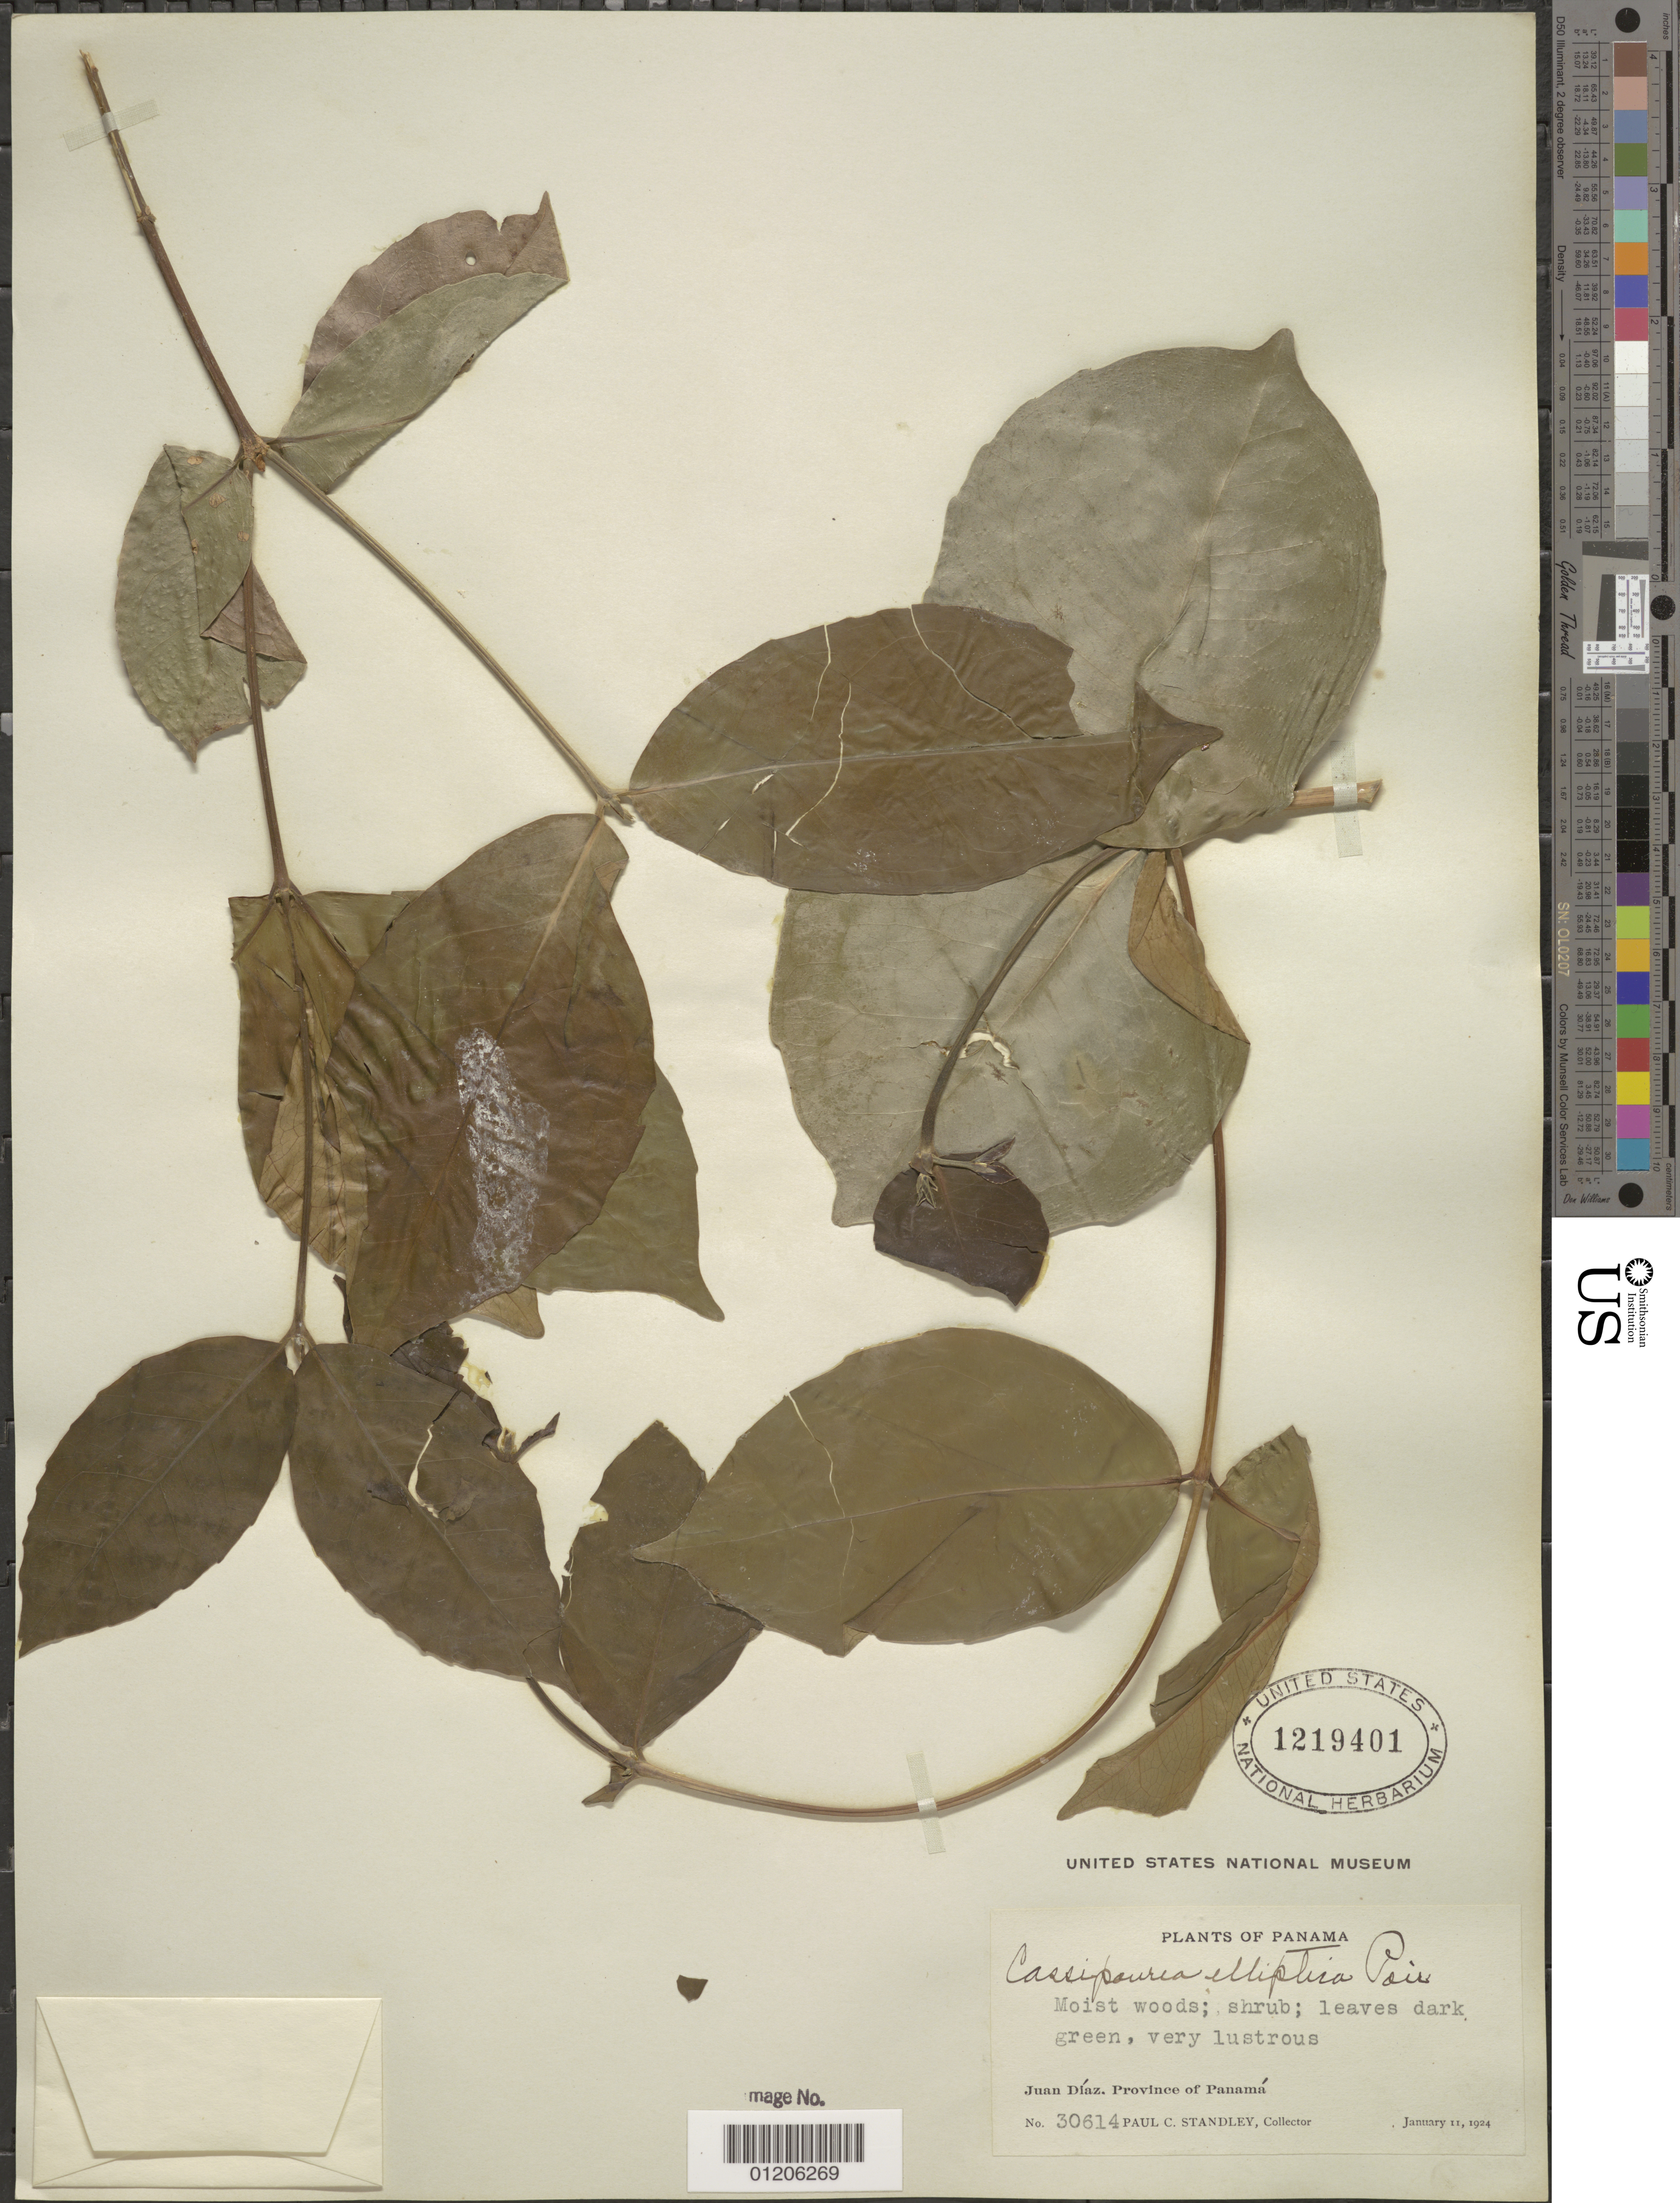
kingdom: Plantae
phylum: Tracheophyta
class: Magnoliopsida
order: Malpighiales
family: Rhizophoraceae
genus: Cassipourea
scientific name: Cassipourea elliptica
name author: (Sw.) Poir.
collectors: P. C. Standley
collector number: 30614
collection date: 1924-01-11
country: Panama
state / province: Panamá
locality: Juan Díaz.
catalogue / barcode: US 1219401